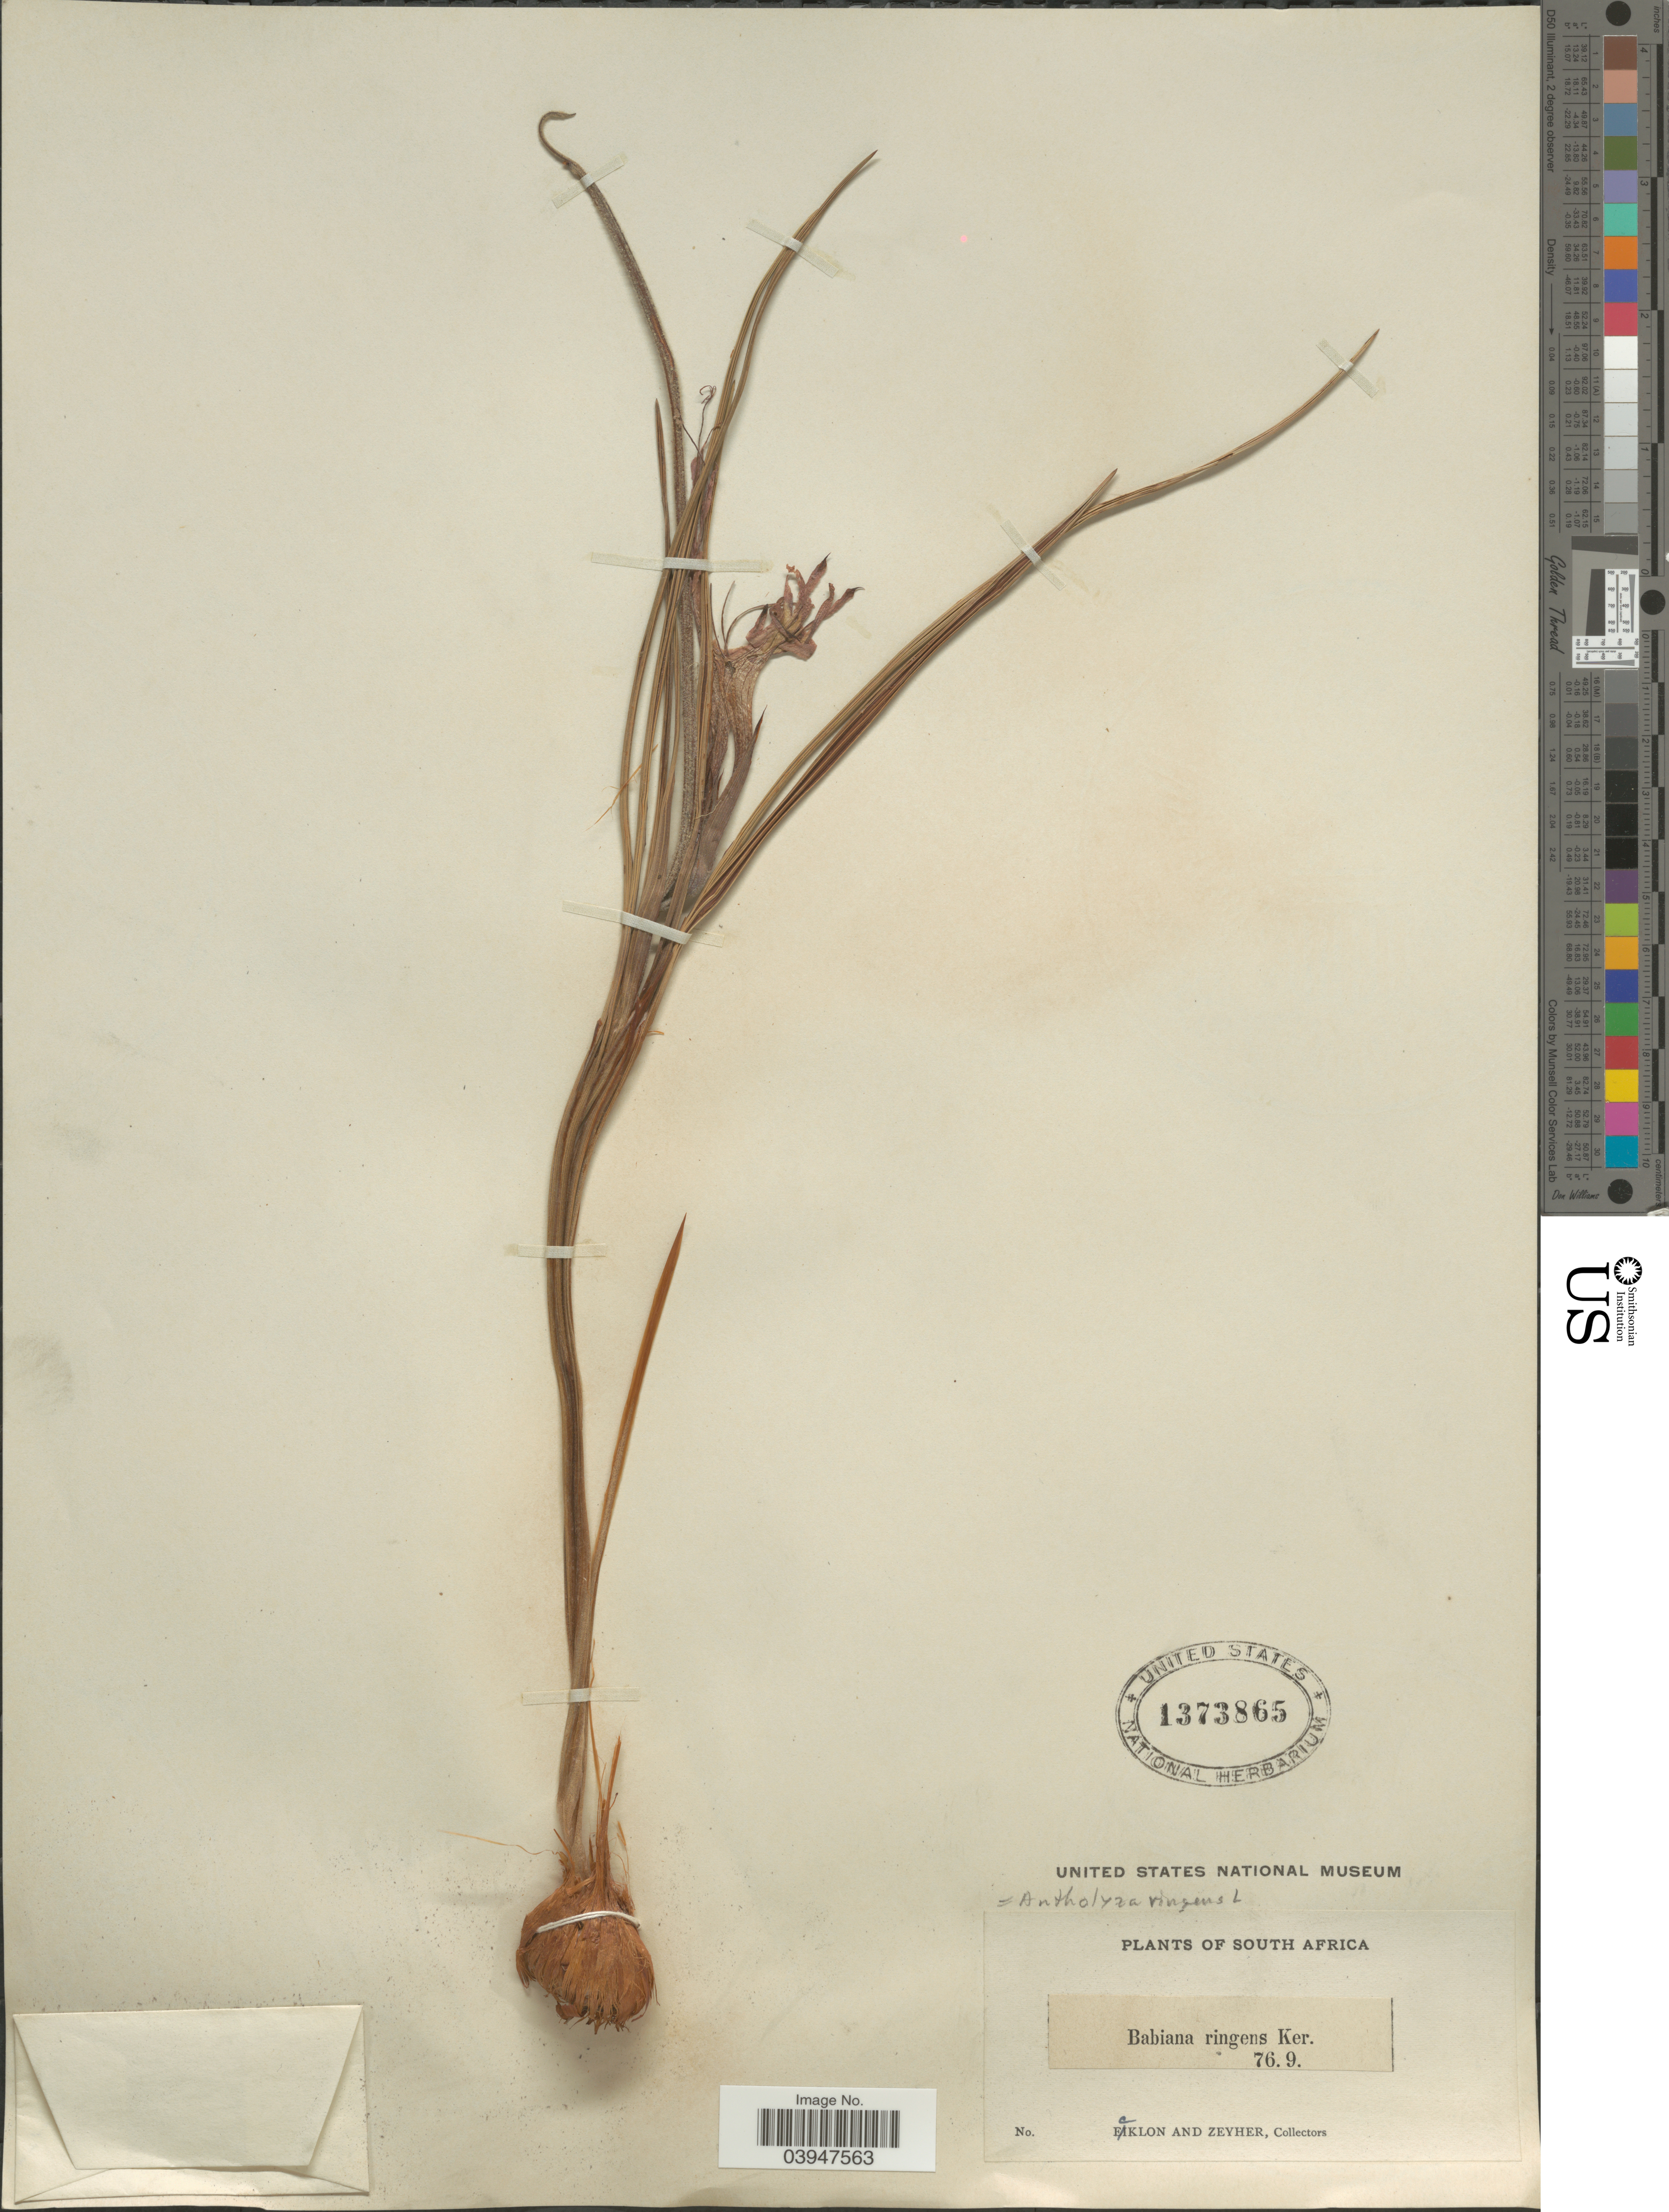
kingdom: Plantae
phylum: Tracheophyta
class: Liliopsida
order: Asparagales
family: Iridaceae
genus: Babiana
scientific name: Babiana ringens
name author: Ker Gawl.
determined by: Strong, Mark T., (BOT), Smithsonian Institution - National Museum of Natural History (UNITED STATES)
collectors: -. Ecklon & -. Zeyher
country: South Africa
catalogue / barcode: US 1373865